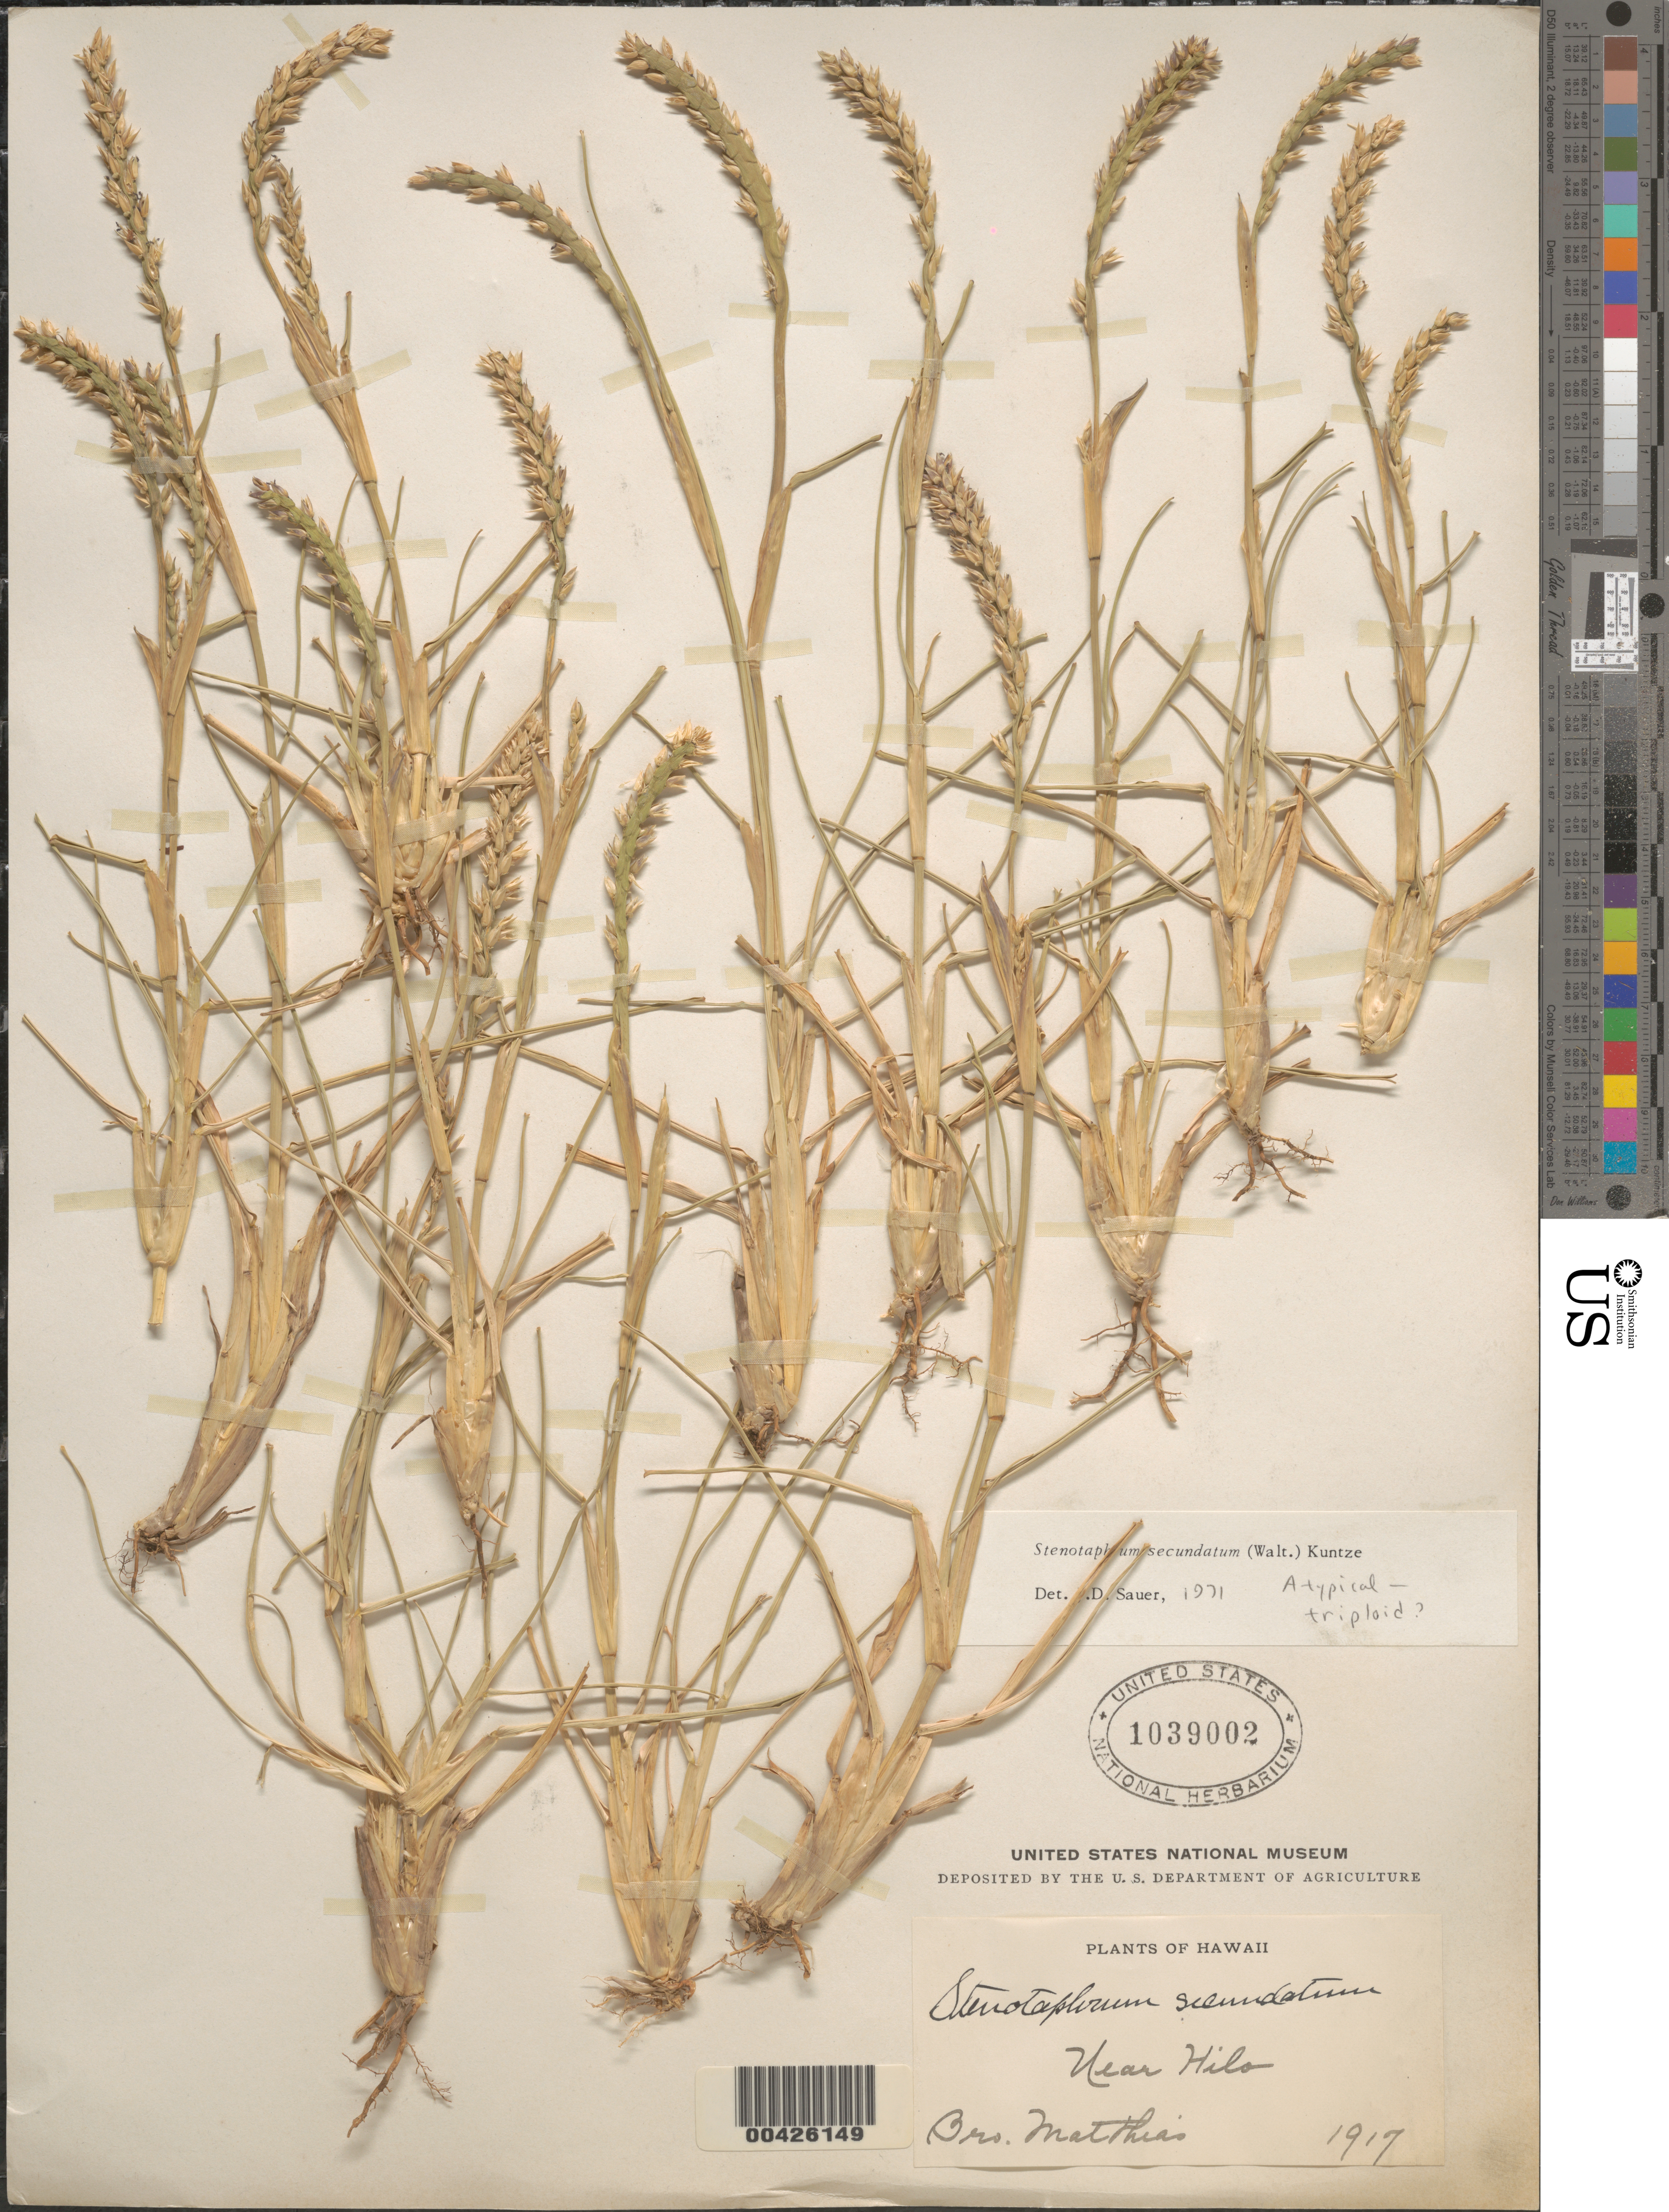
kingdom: Plantae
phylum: Tracheophyta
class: Liliopsida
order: Poales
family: Poaceae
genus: Stenotaphrum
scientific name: Stenotaphrum secundatum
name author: (Walter) Kuntze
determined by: Sauer, J. D.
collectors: B. Matthias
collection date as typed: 1917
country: United States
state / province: Hawaii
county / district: Hawaii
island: Hawaii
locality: Near Hilo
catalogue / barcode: US 1039002